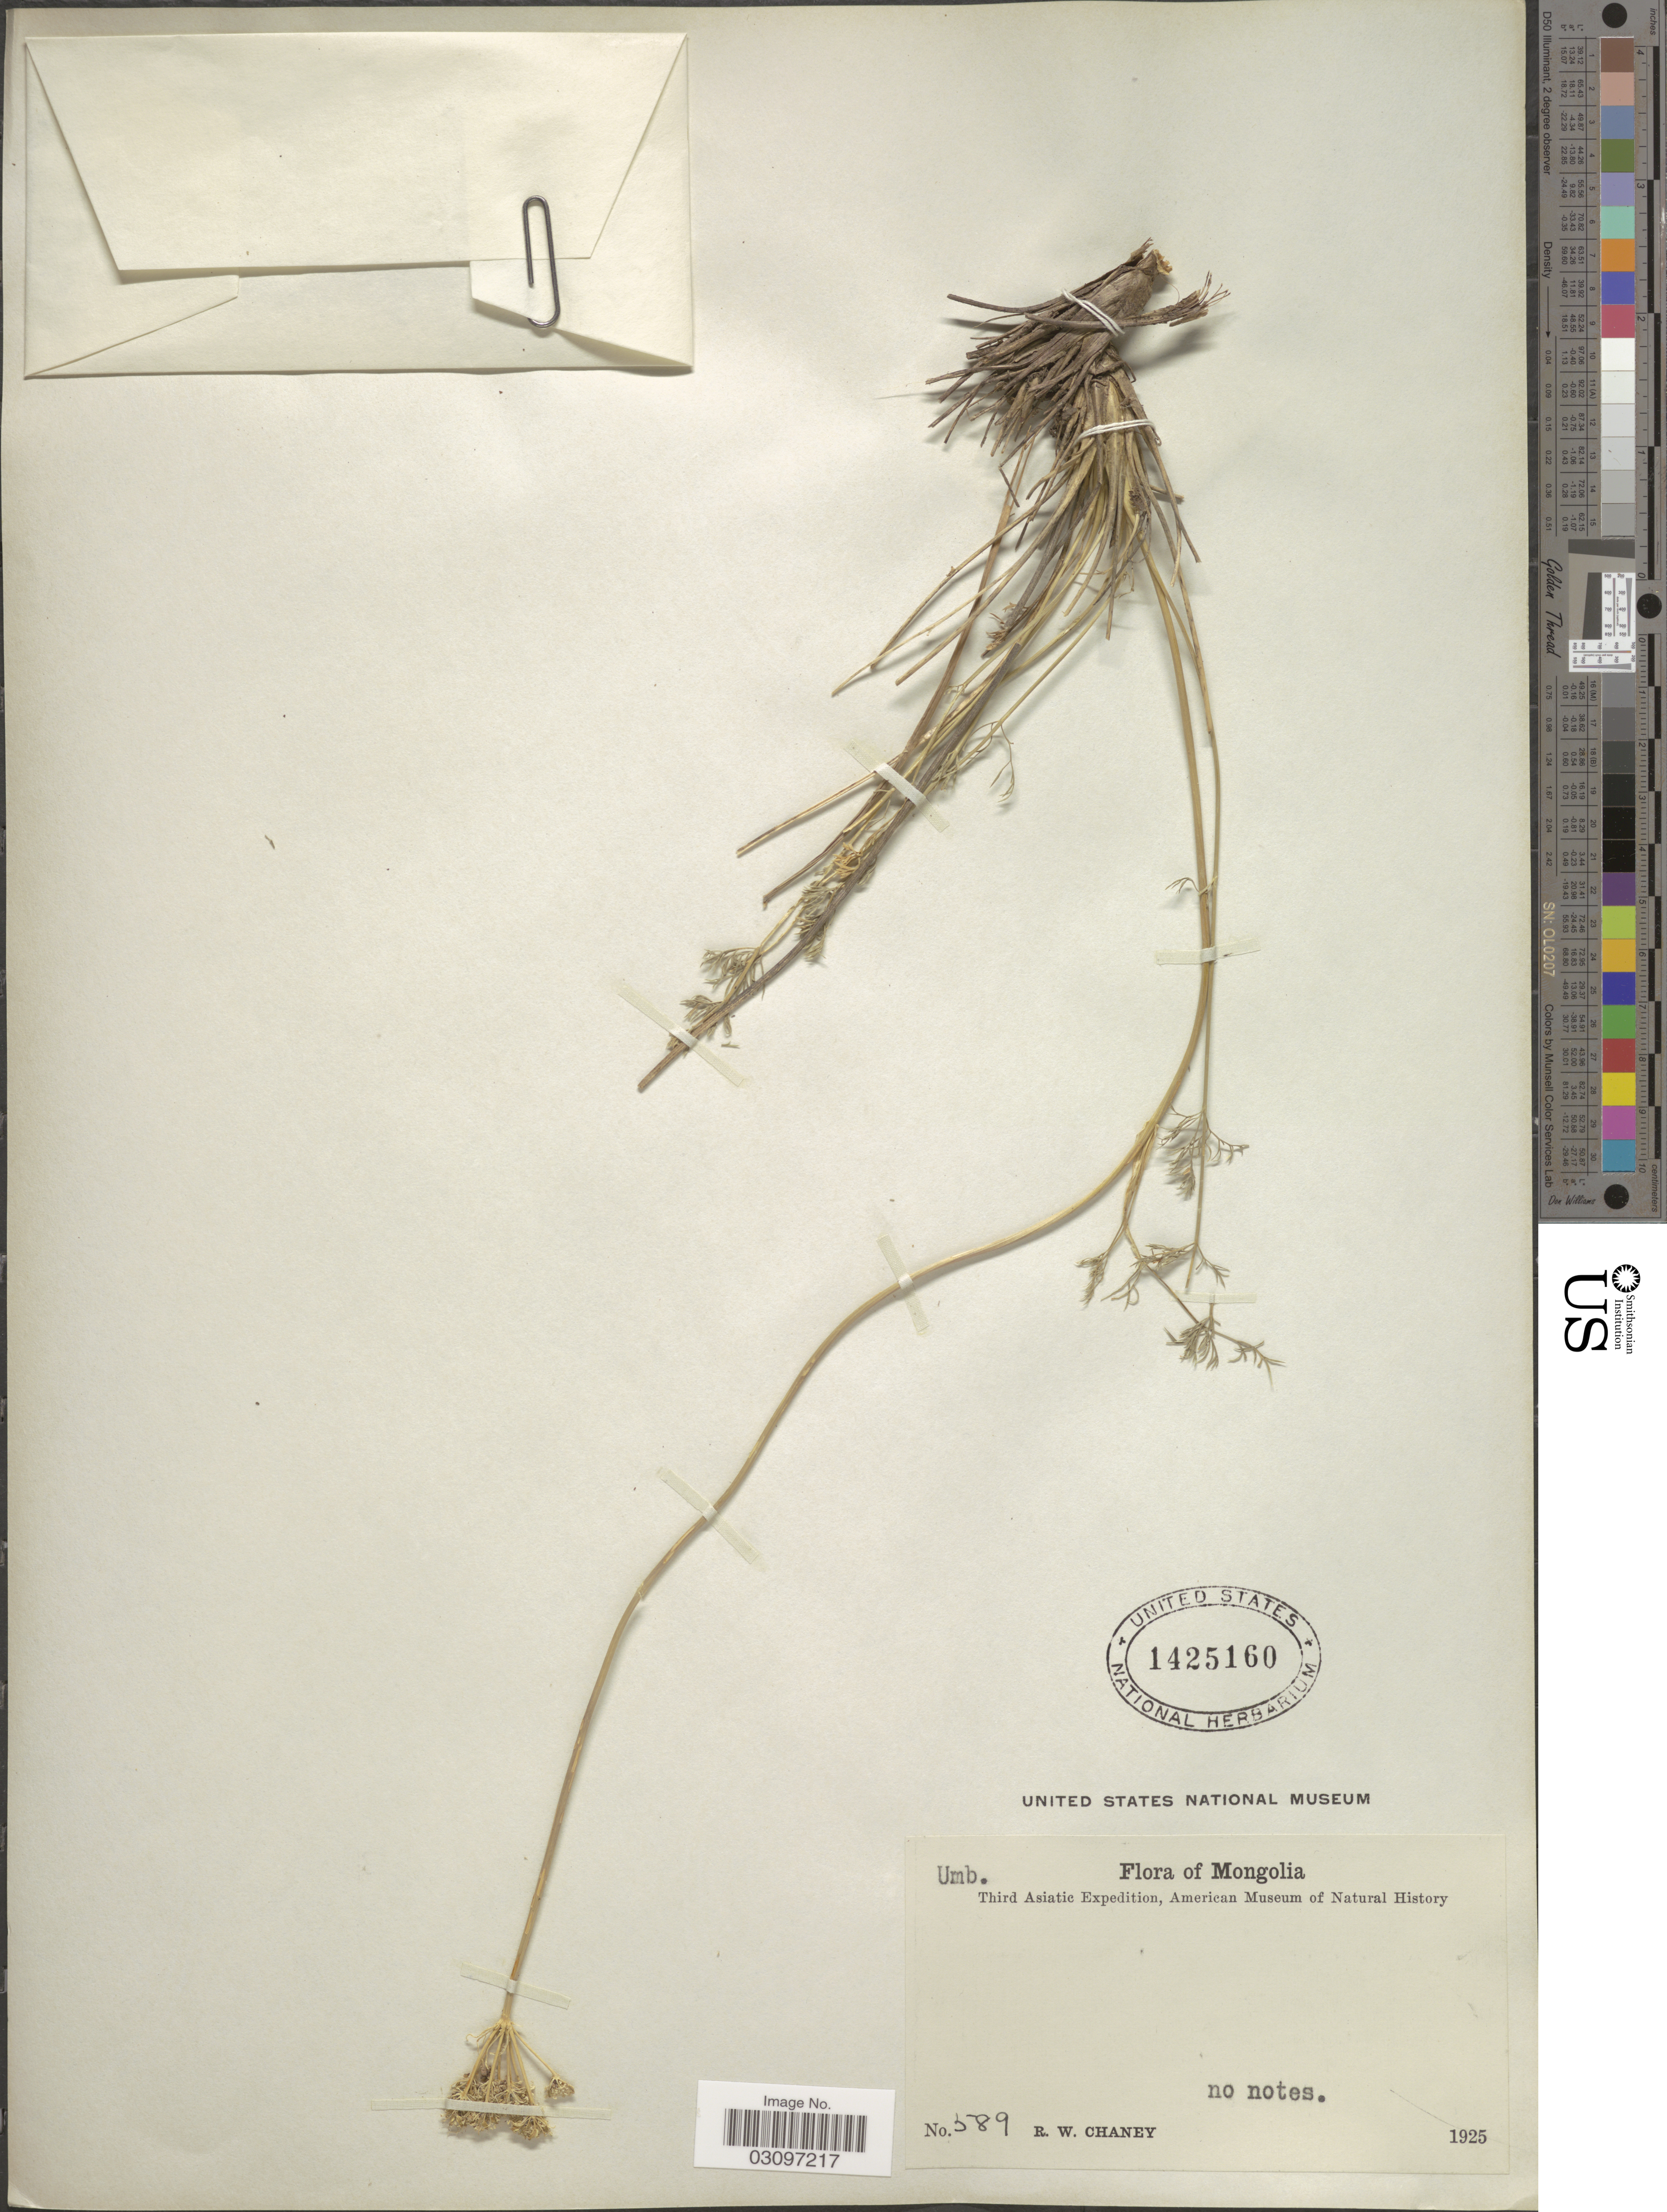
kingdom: Plantae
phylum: Tracheophyta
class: Magnoliopsida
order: Apiales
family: Apiaceae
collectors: R. Chaney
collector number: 589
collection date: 1925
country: Mongolia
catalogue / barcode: US 1425160